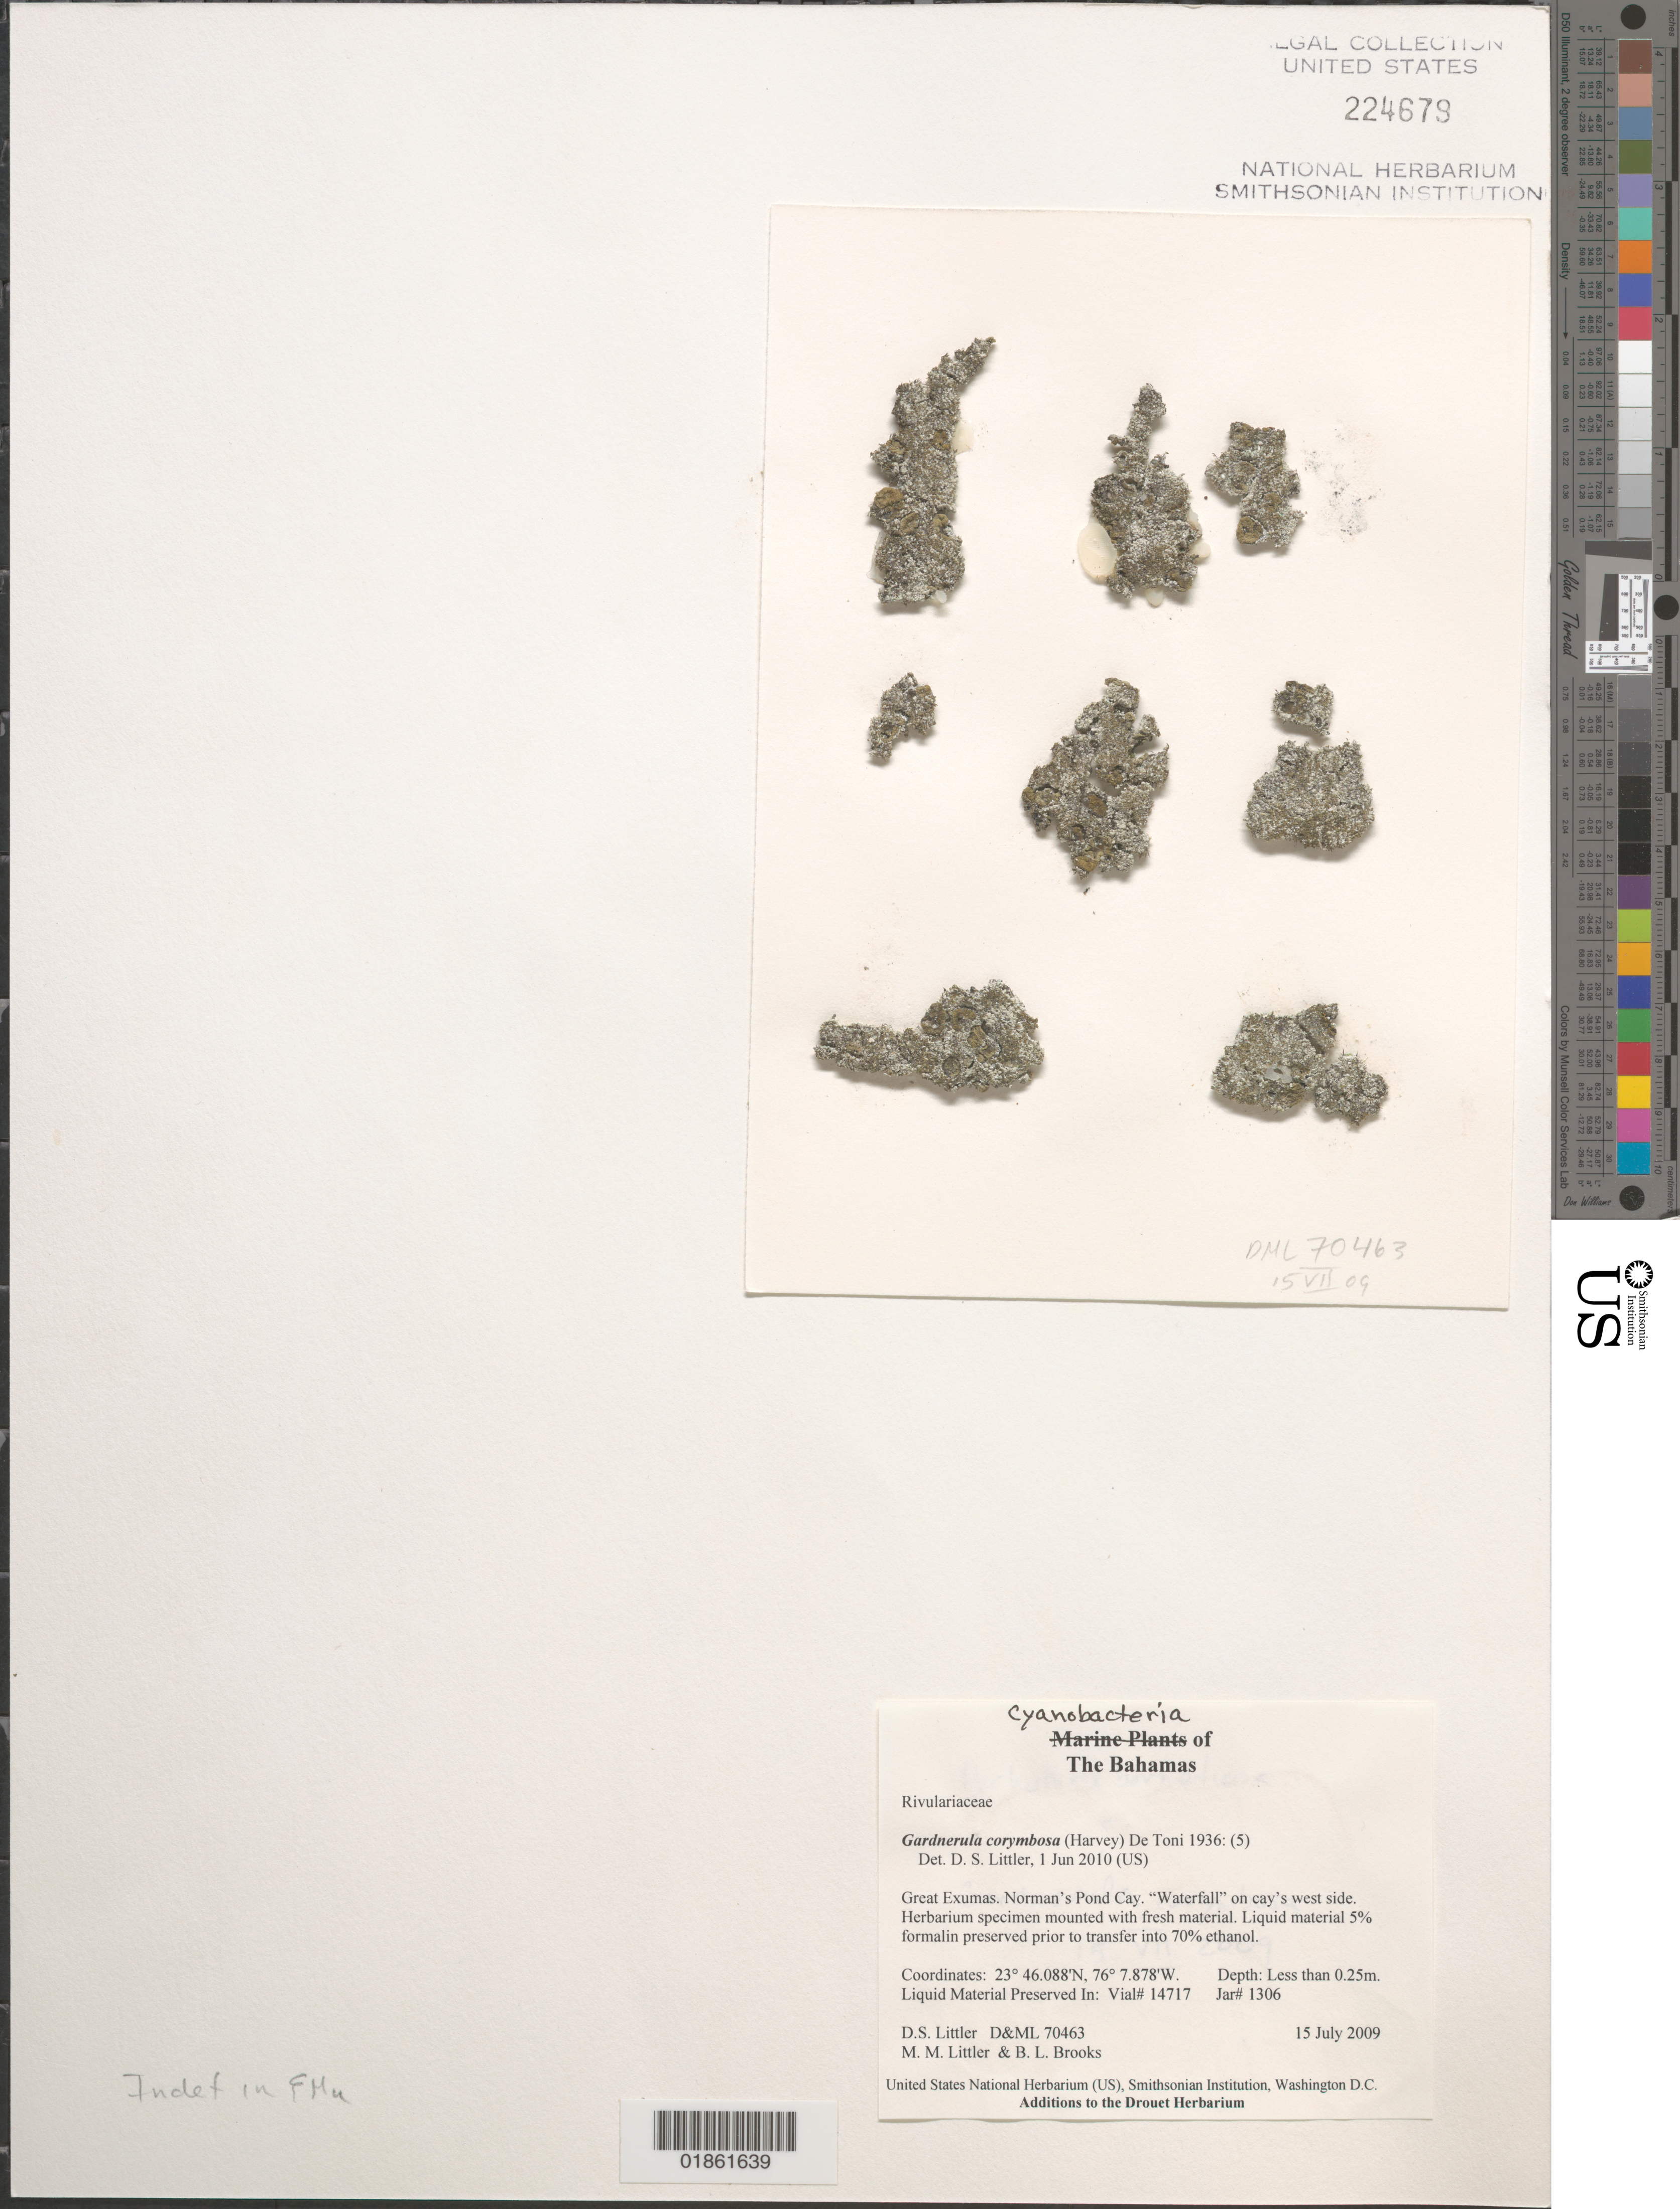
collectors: D. S. Littler & M. M. Littler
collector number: D&ML 70463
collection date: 2009-07-15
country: Bahamas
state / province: Exuma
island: Normans Pond Cay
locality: Exumas. Normans Pond Cay. W. Waterfall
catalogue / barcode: US 224679